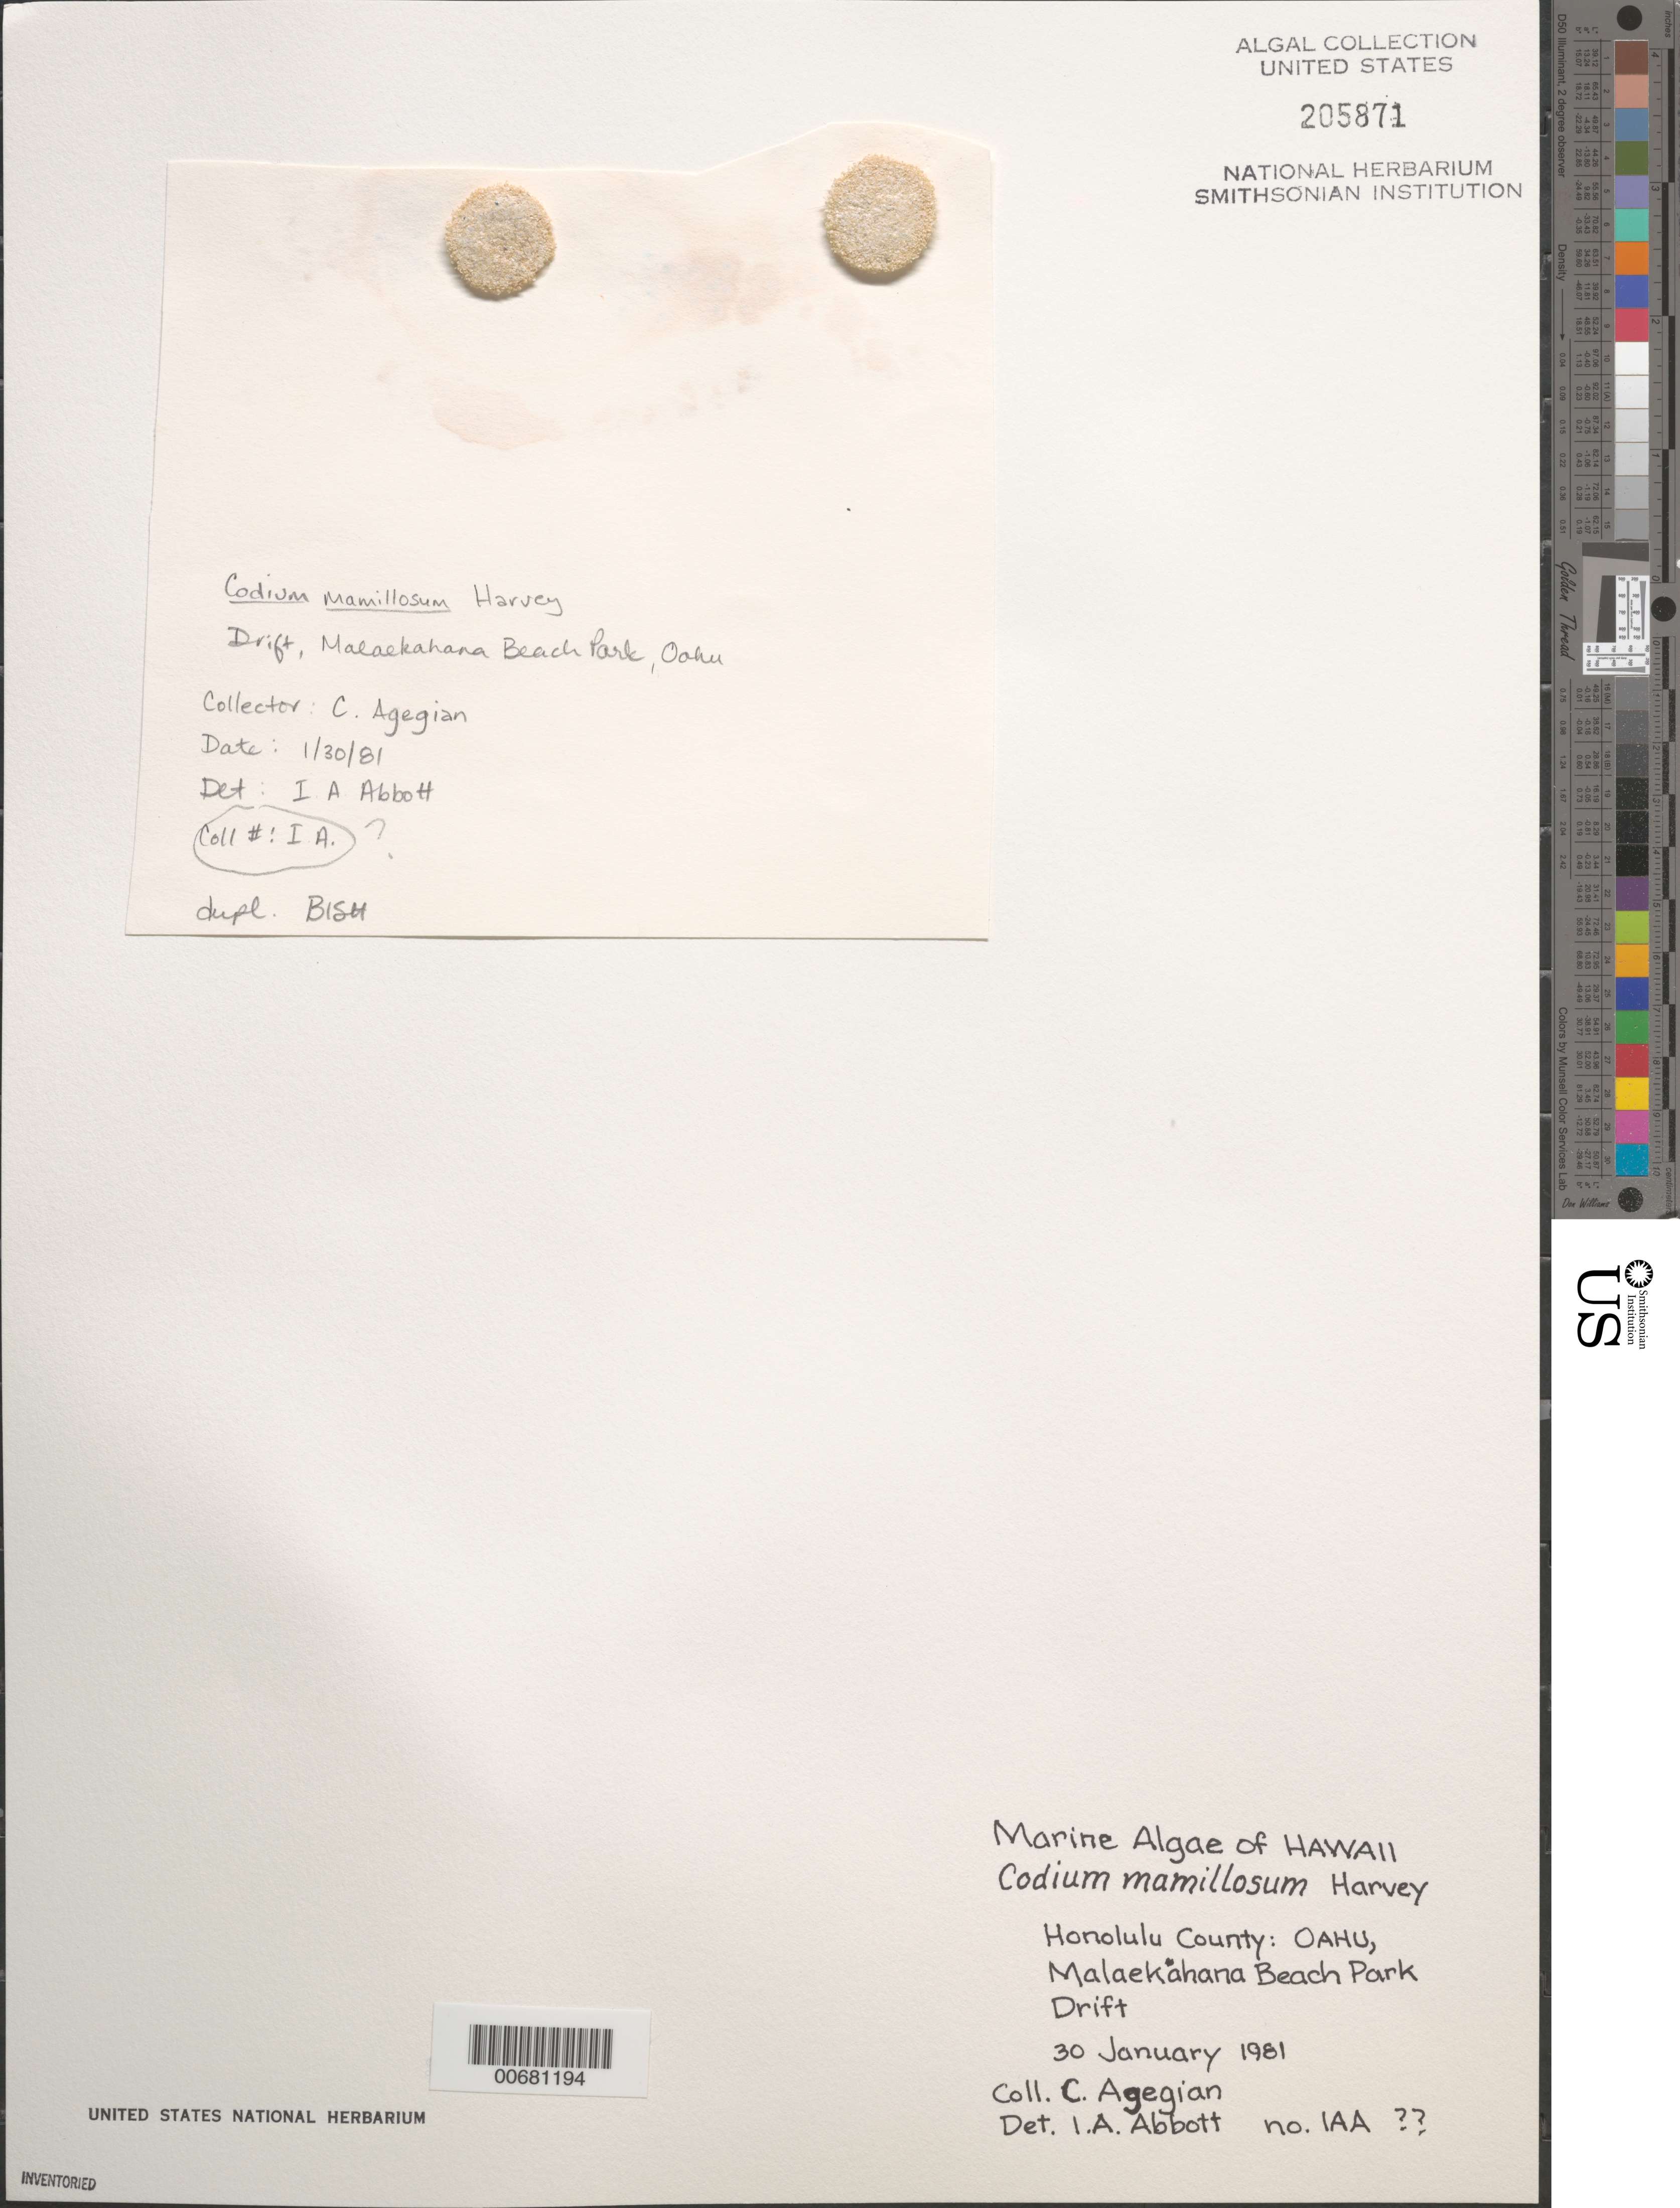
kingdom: Plantae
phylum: Chlorophyta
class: Ulvophyceae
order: Bryopsidales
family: Codiaceae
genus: Codium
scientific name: Codium mamillosum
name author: Harv.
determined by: Abbott, Isabella A.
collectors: C. Agegian et al.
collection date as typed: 30 Jan 1981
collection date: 1981-01-30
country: United States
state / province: Hawaii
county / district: Honolulu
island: Oahu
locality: Malaekahana Beach Park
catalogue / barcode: US 205871